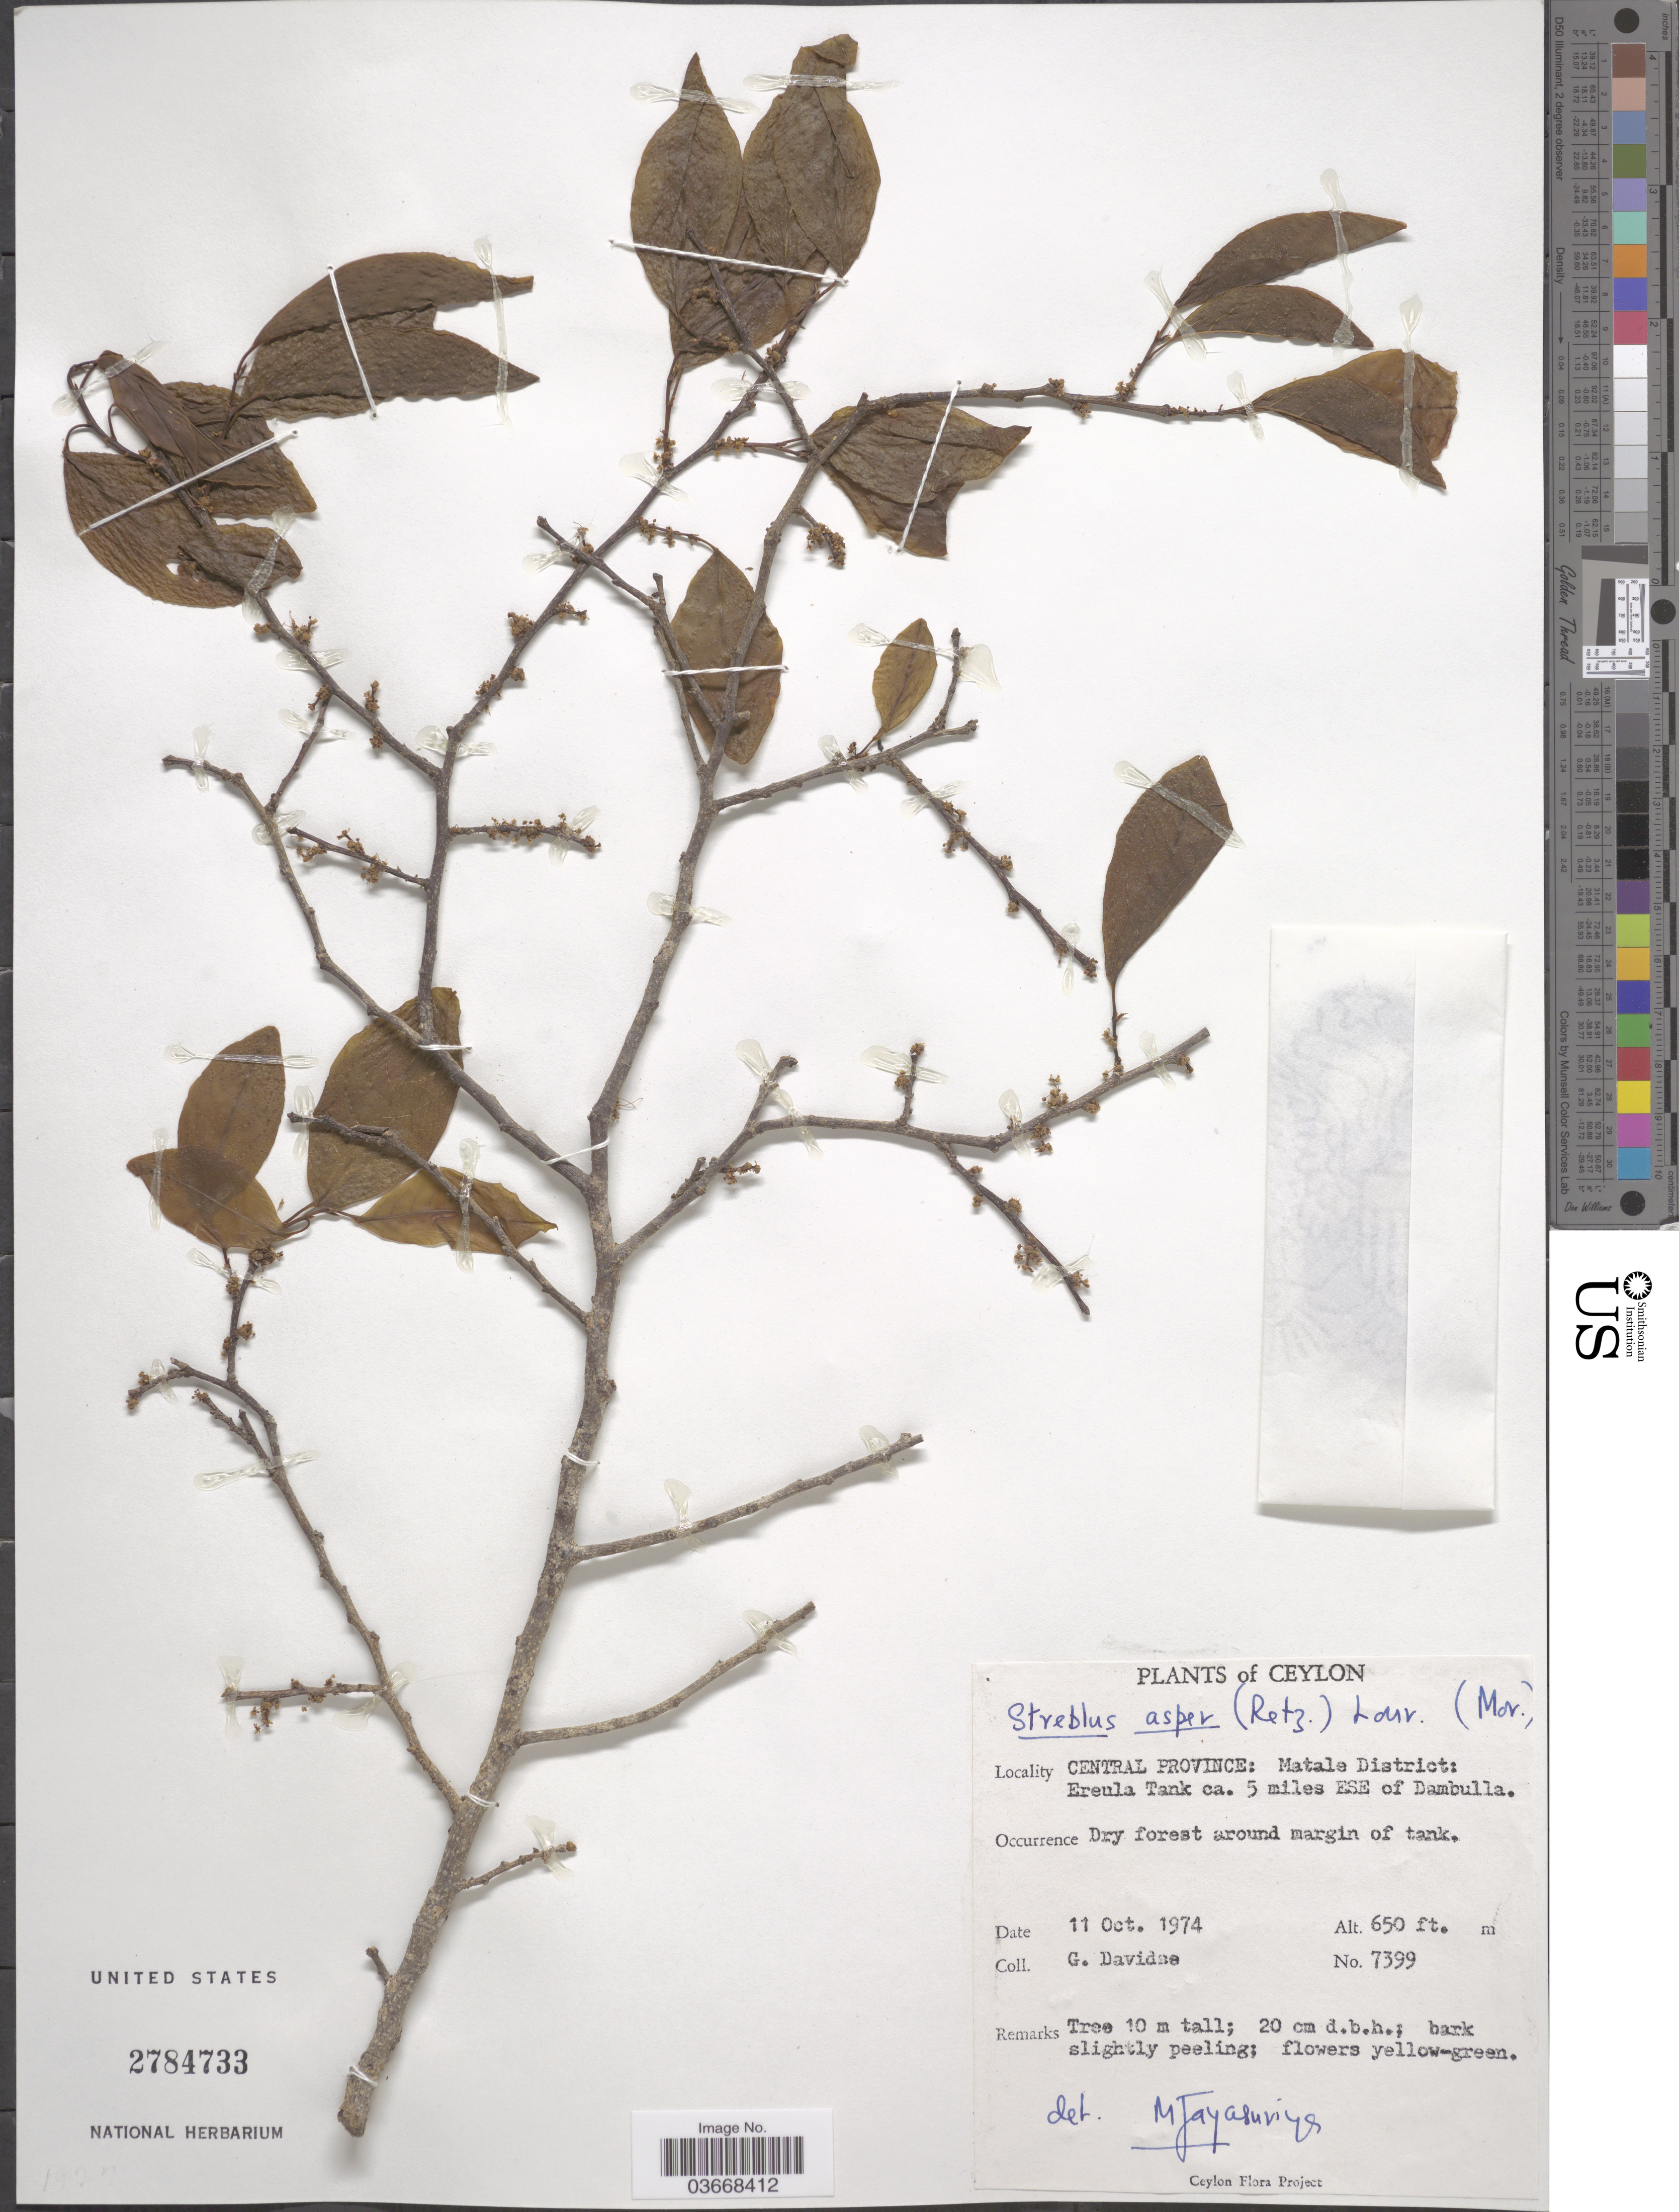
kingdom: Plantae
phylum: Tracheophyta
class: Magnoliopsida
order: Rosales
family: Moraceae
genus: Streblus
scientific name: Streblus asper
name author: Lour.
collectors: G. Davidse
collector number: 7399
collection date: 1974-10-11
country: Sri Lanka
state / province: Central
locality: Ceylon. Matale District: Ereula Tank ca. 5 miles ESE of Dambulla.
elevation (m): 198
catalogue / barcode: US 2784733